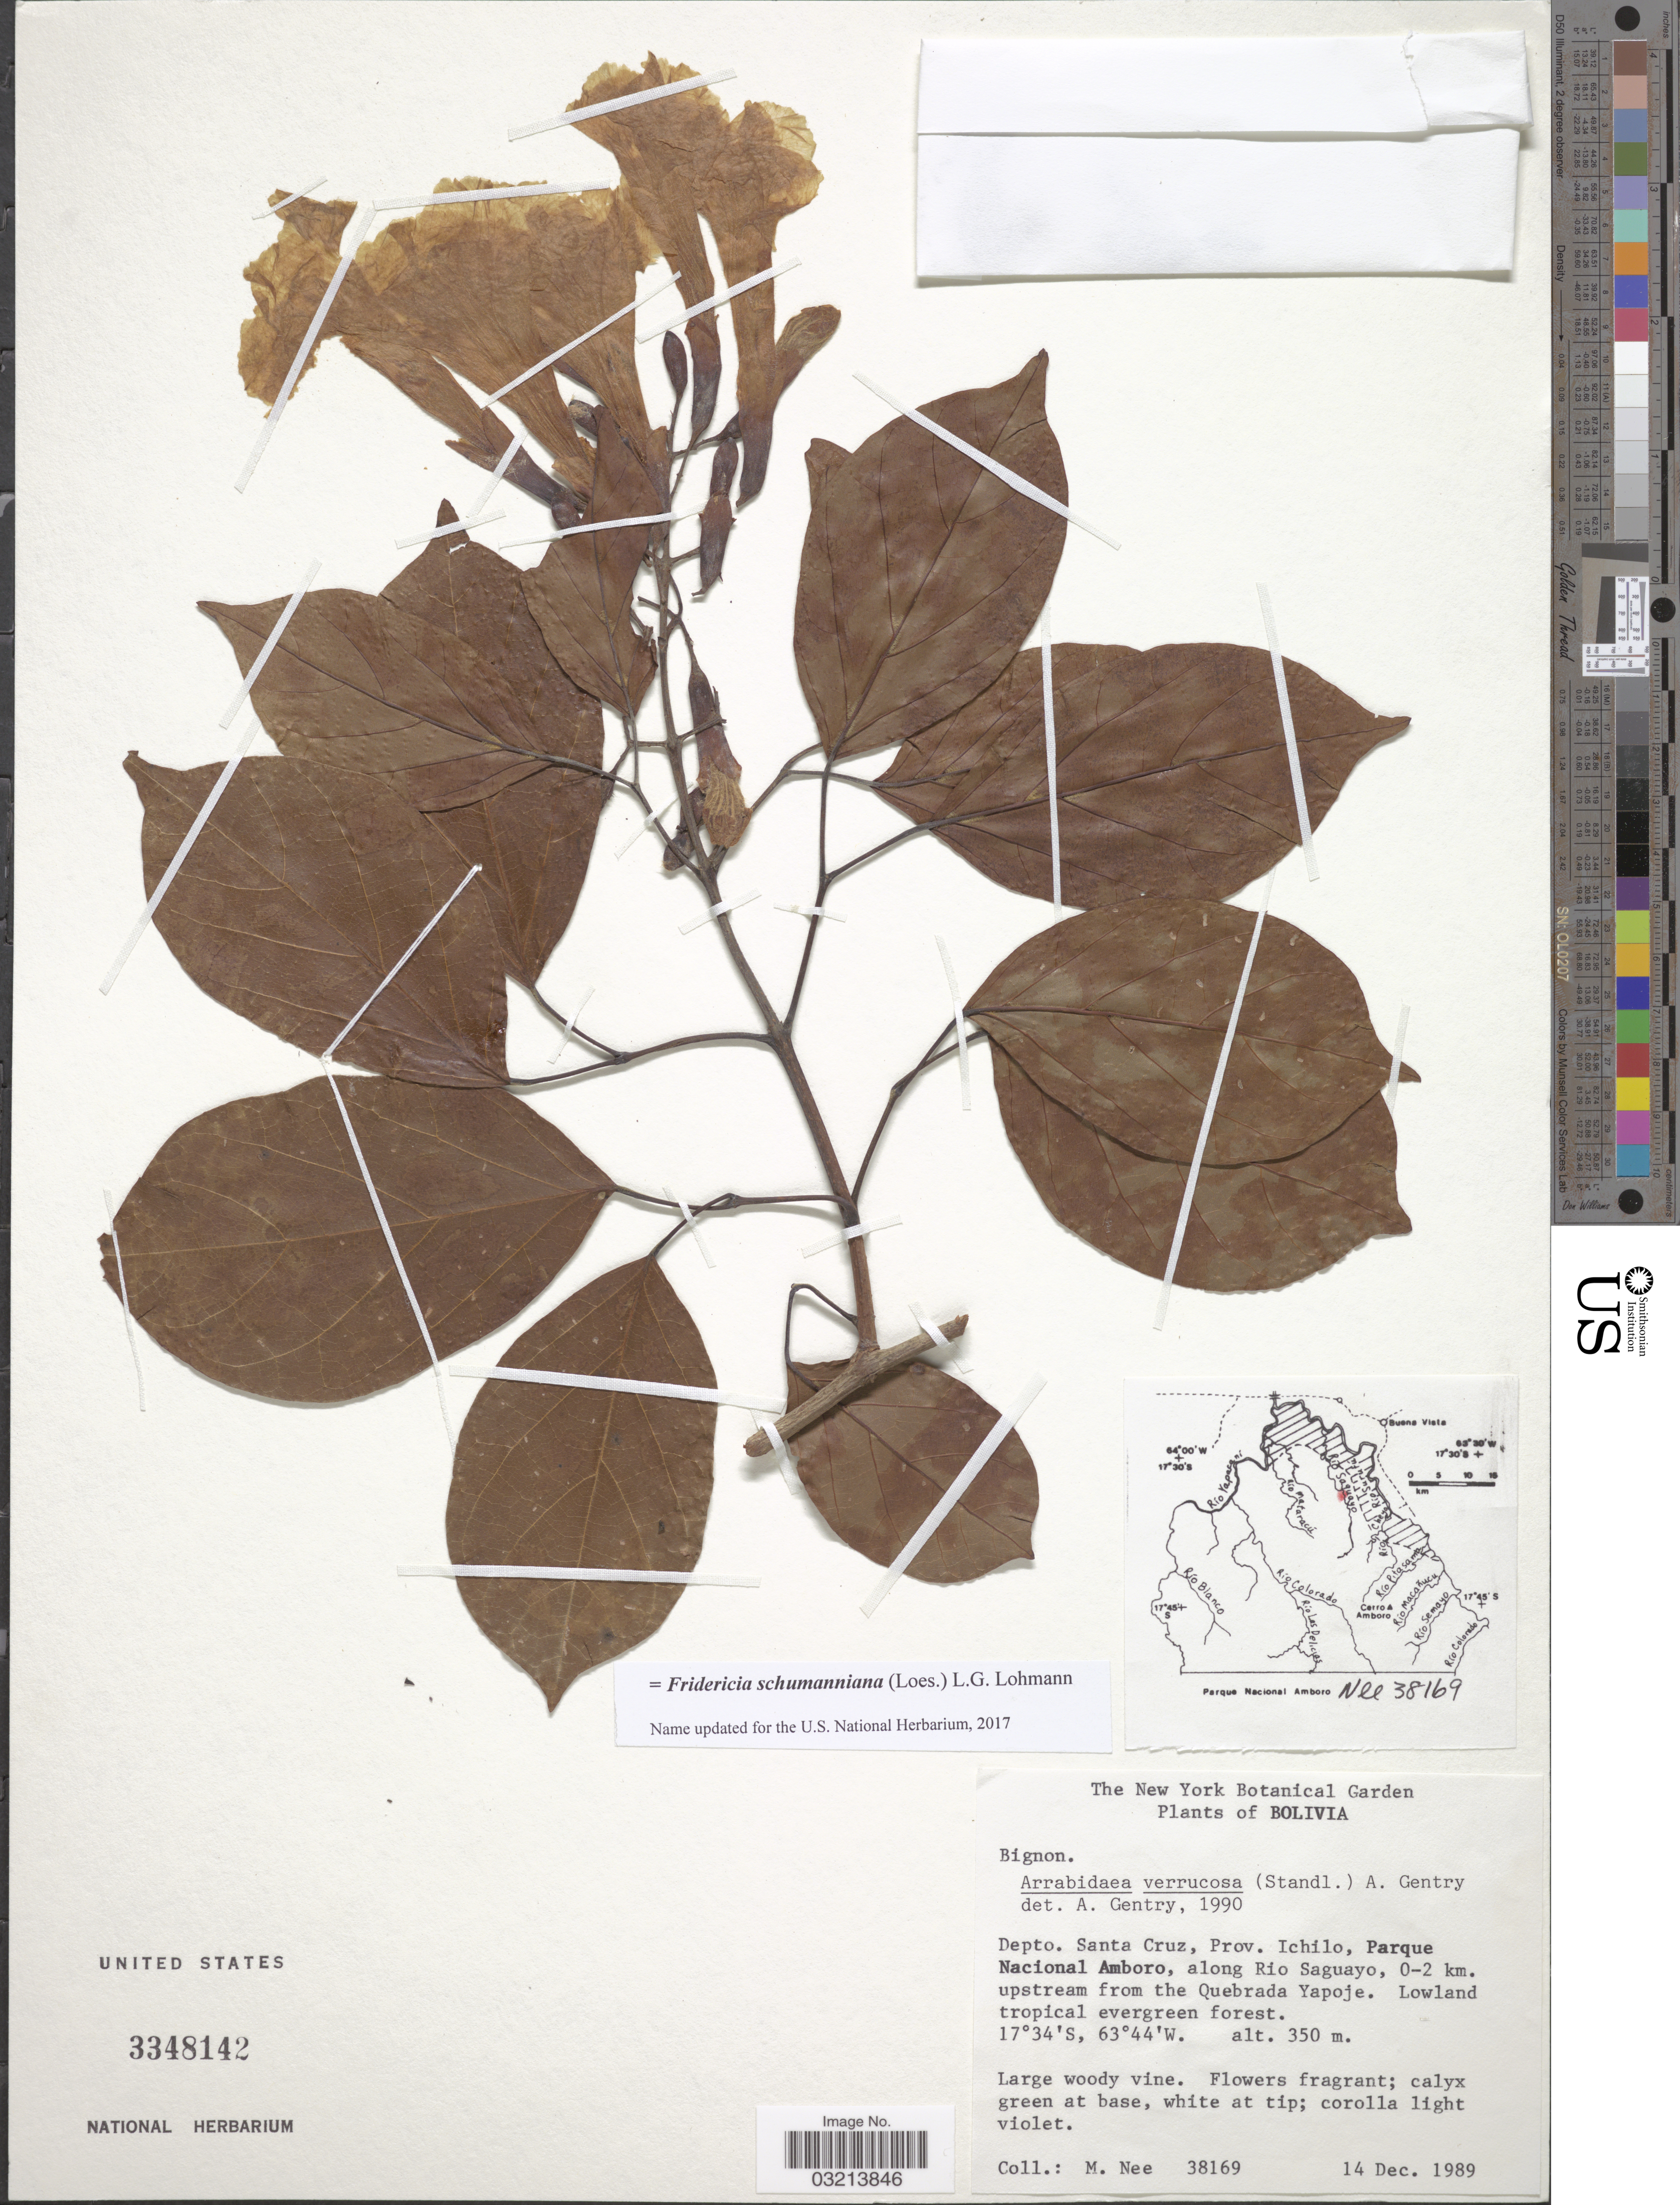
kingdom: Plantae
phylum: Tracheophyta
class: Magnoliopsida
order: Lamiales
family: Bignoniaceae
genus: Fridericia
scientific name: Fridericia schumanniana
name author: (Loes.) L.G. Lohmann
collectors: M. Nee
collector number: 38169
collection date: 1989-12-14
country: Bolivia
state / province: Santa Cruz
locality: Depto. Santa Cruz, Prov. Ichilo, Parque Nacional Amboro, along Rio Saguayo, 0-2 km. upstream from the Quebrada Yapoje. Lowland tropical evergreen forest.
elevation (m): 350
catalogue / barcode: US 3348142